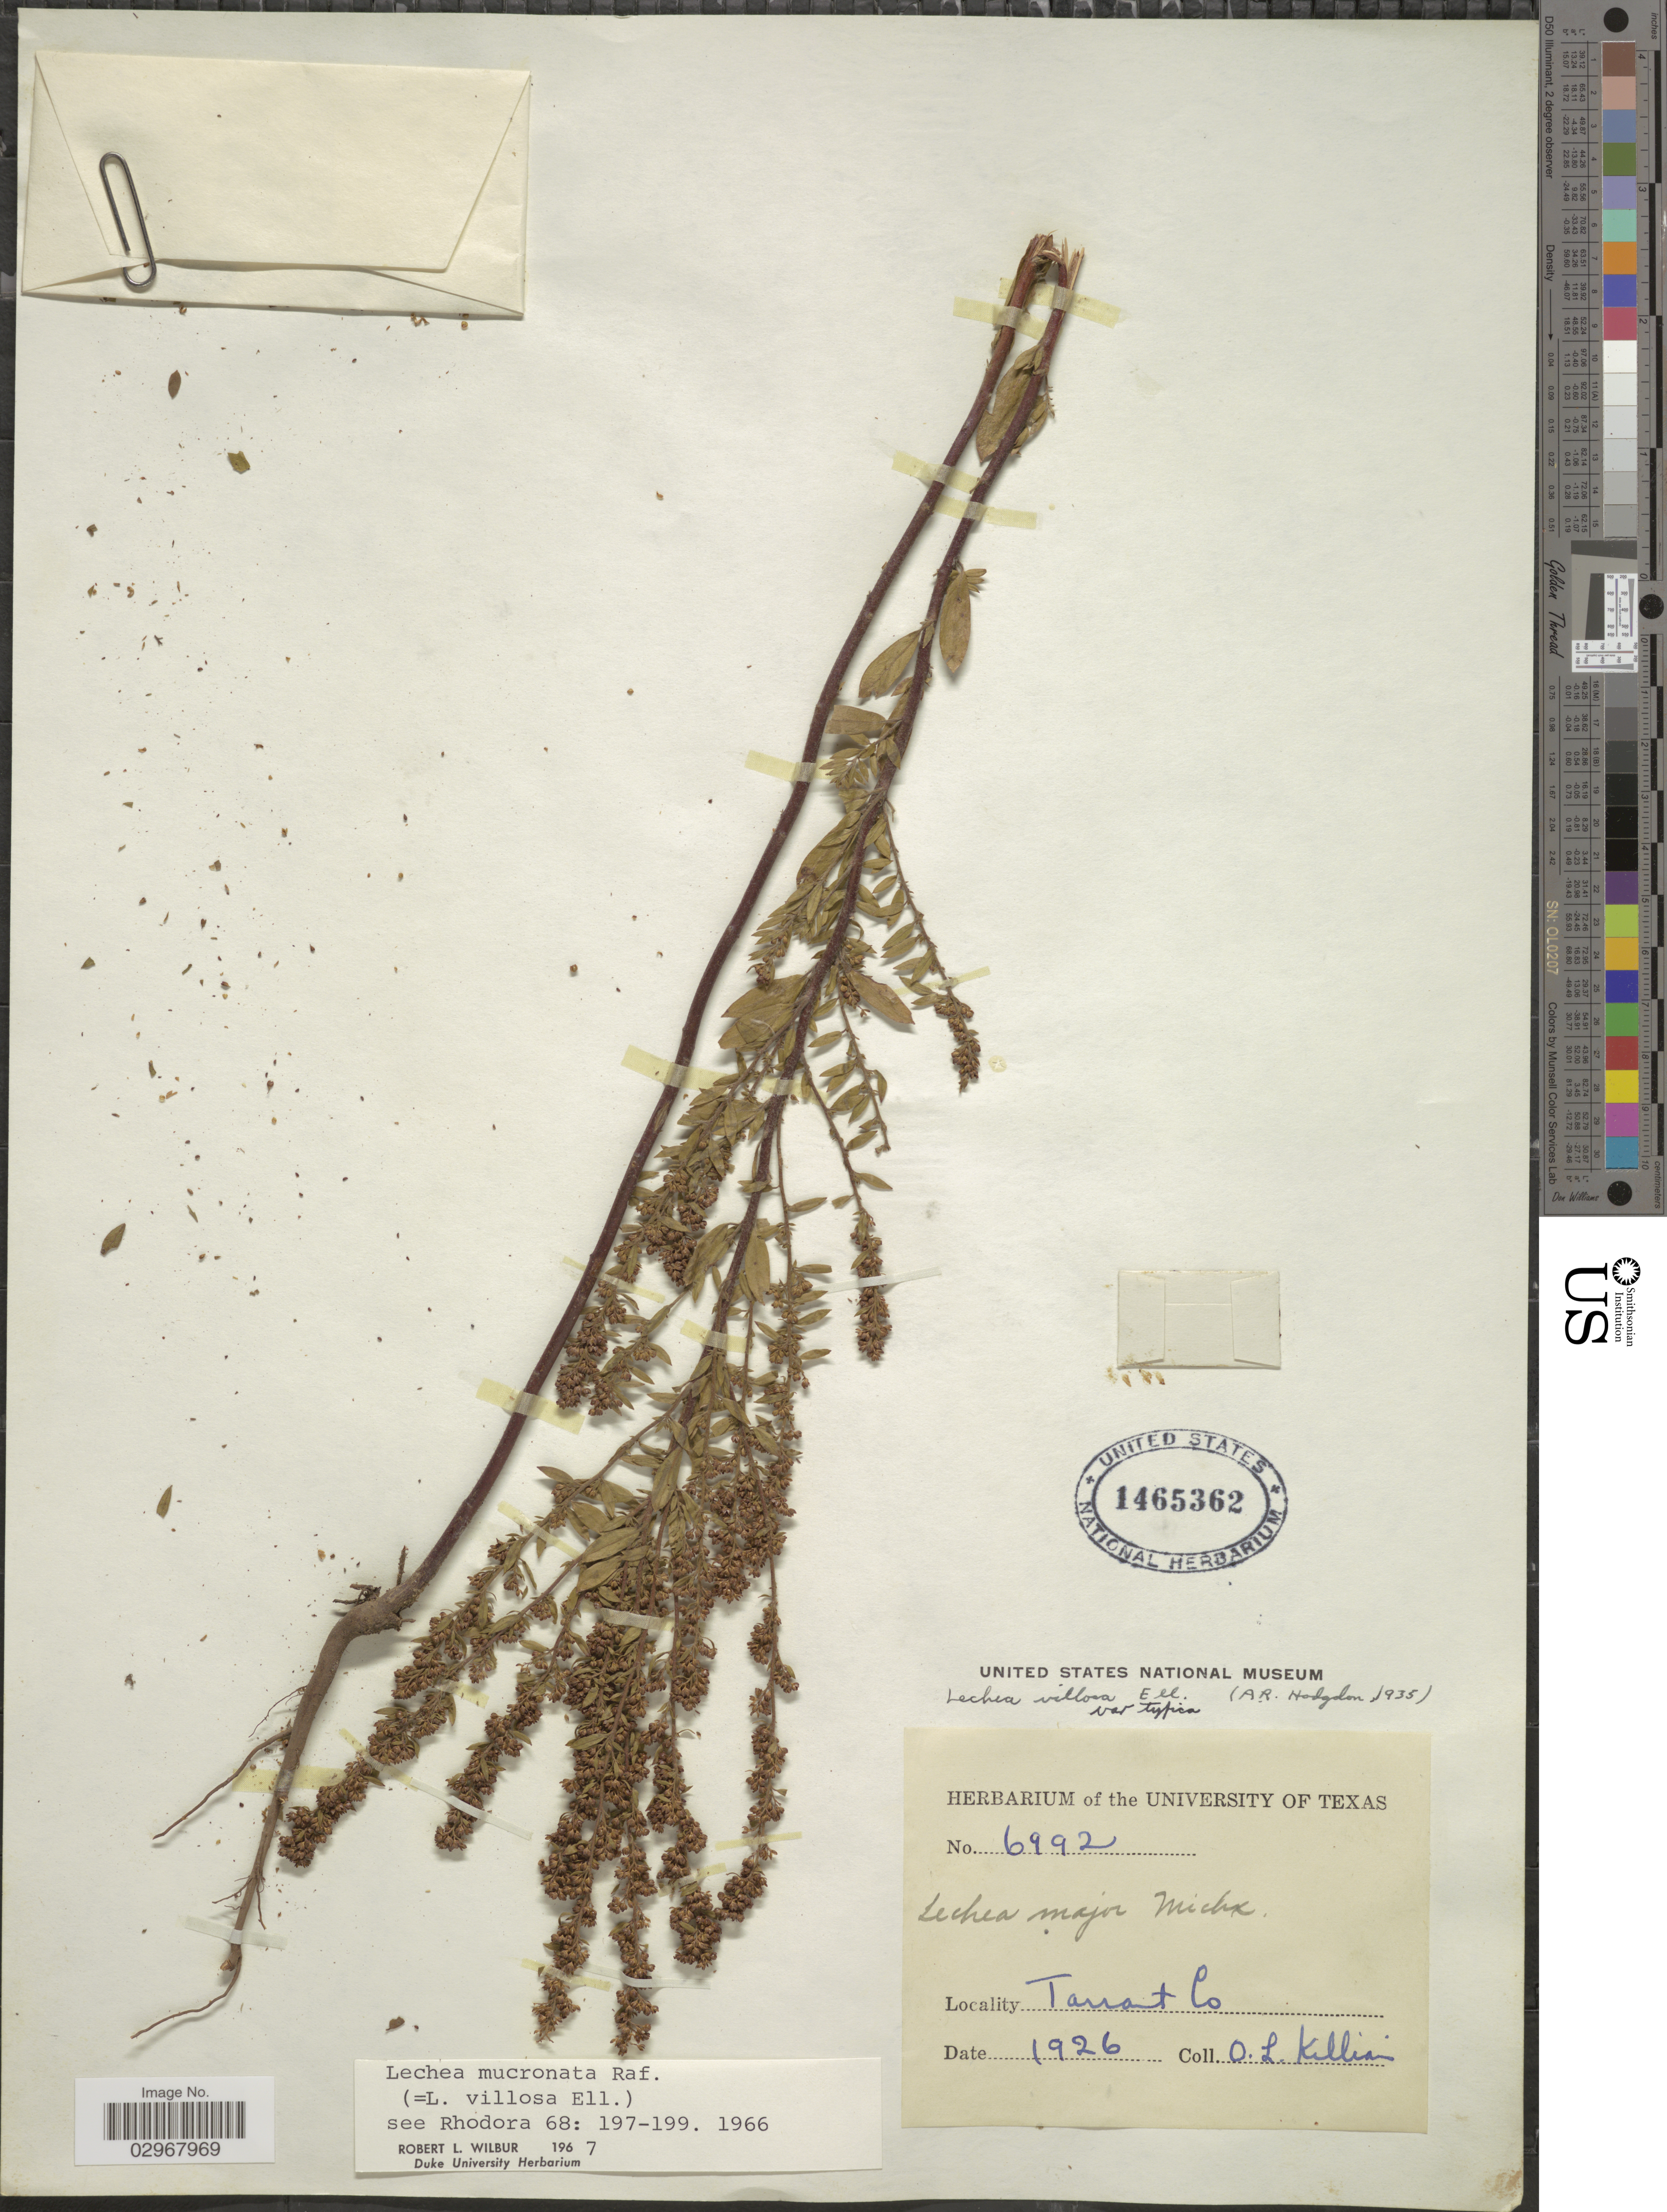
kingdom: Plantae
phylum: Tracheophyta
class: Magnoliopsida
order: Malvales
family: Cistaceae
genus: Lechea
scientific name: Lechea mucronata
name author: Raf.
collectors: O. Killian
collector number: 6992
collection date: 1926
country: United States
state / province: Texas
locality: Tarrant Co.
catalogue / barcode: US 1465362